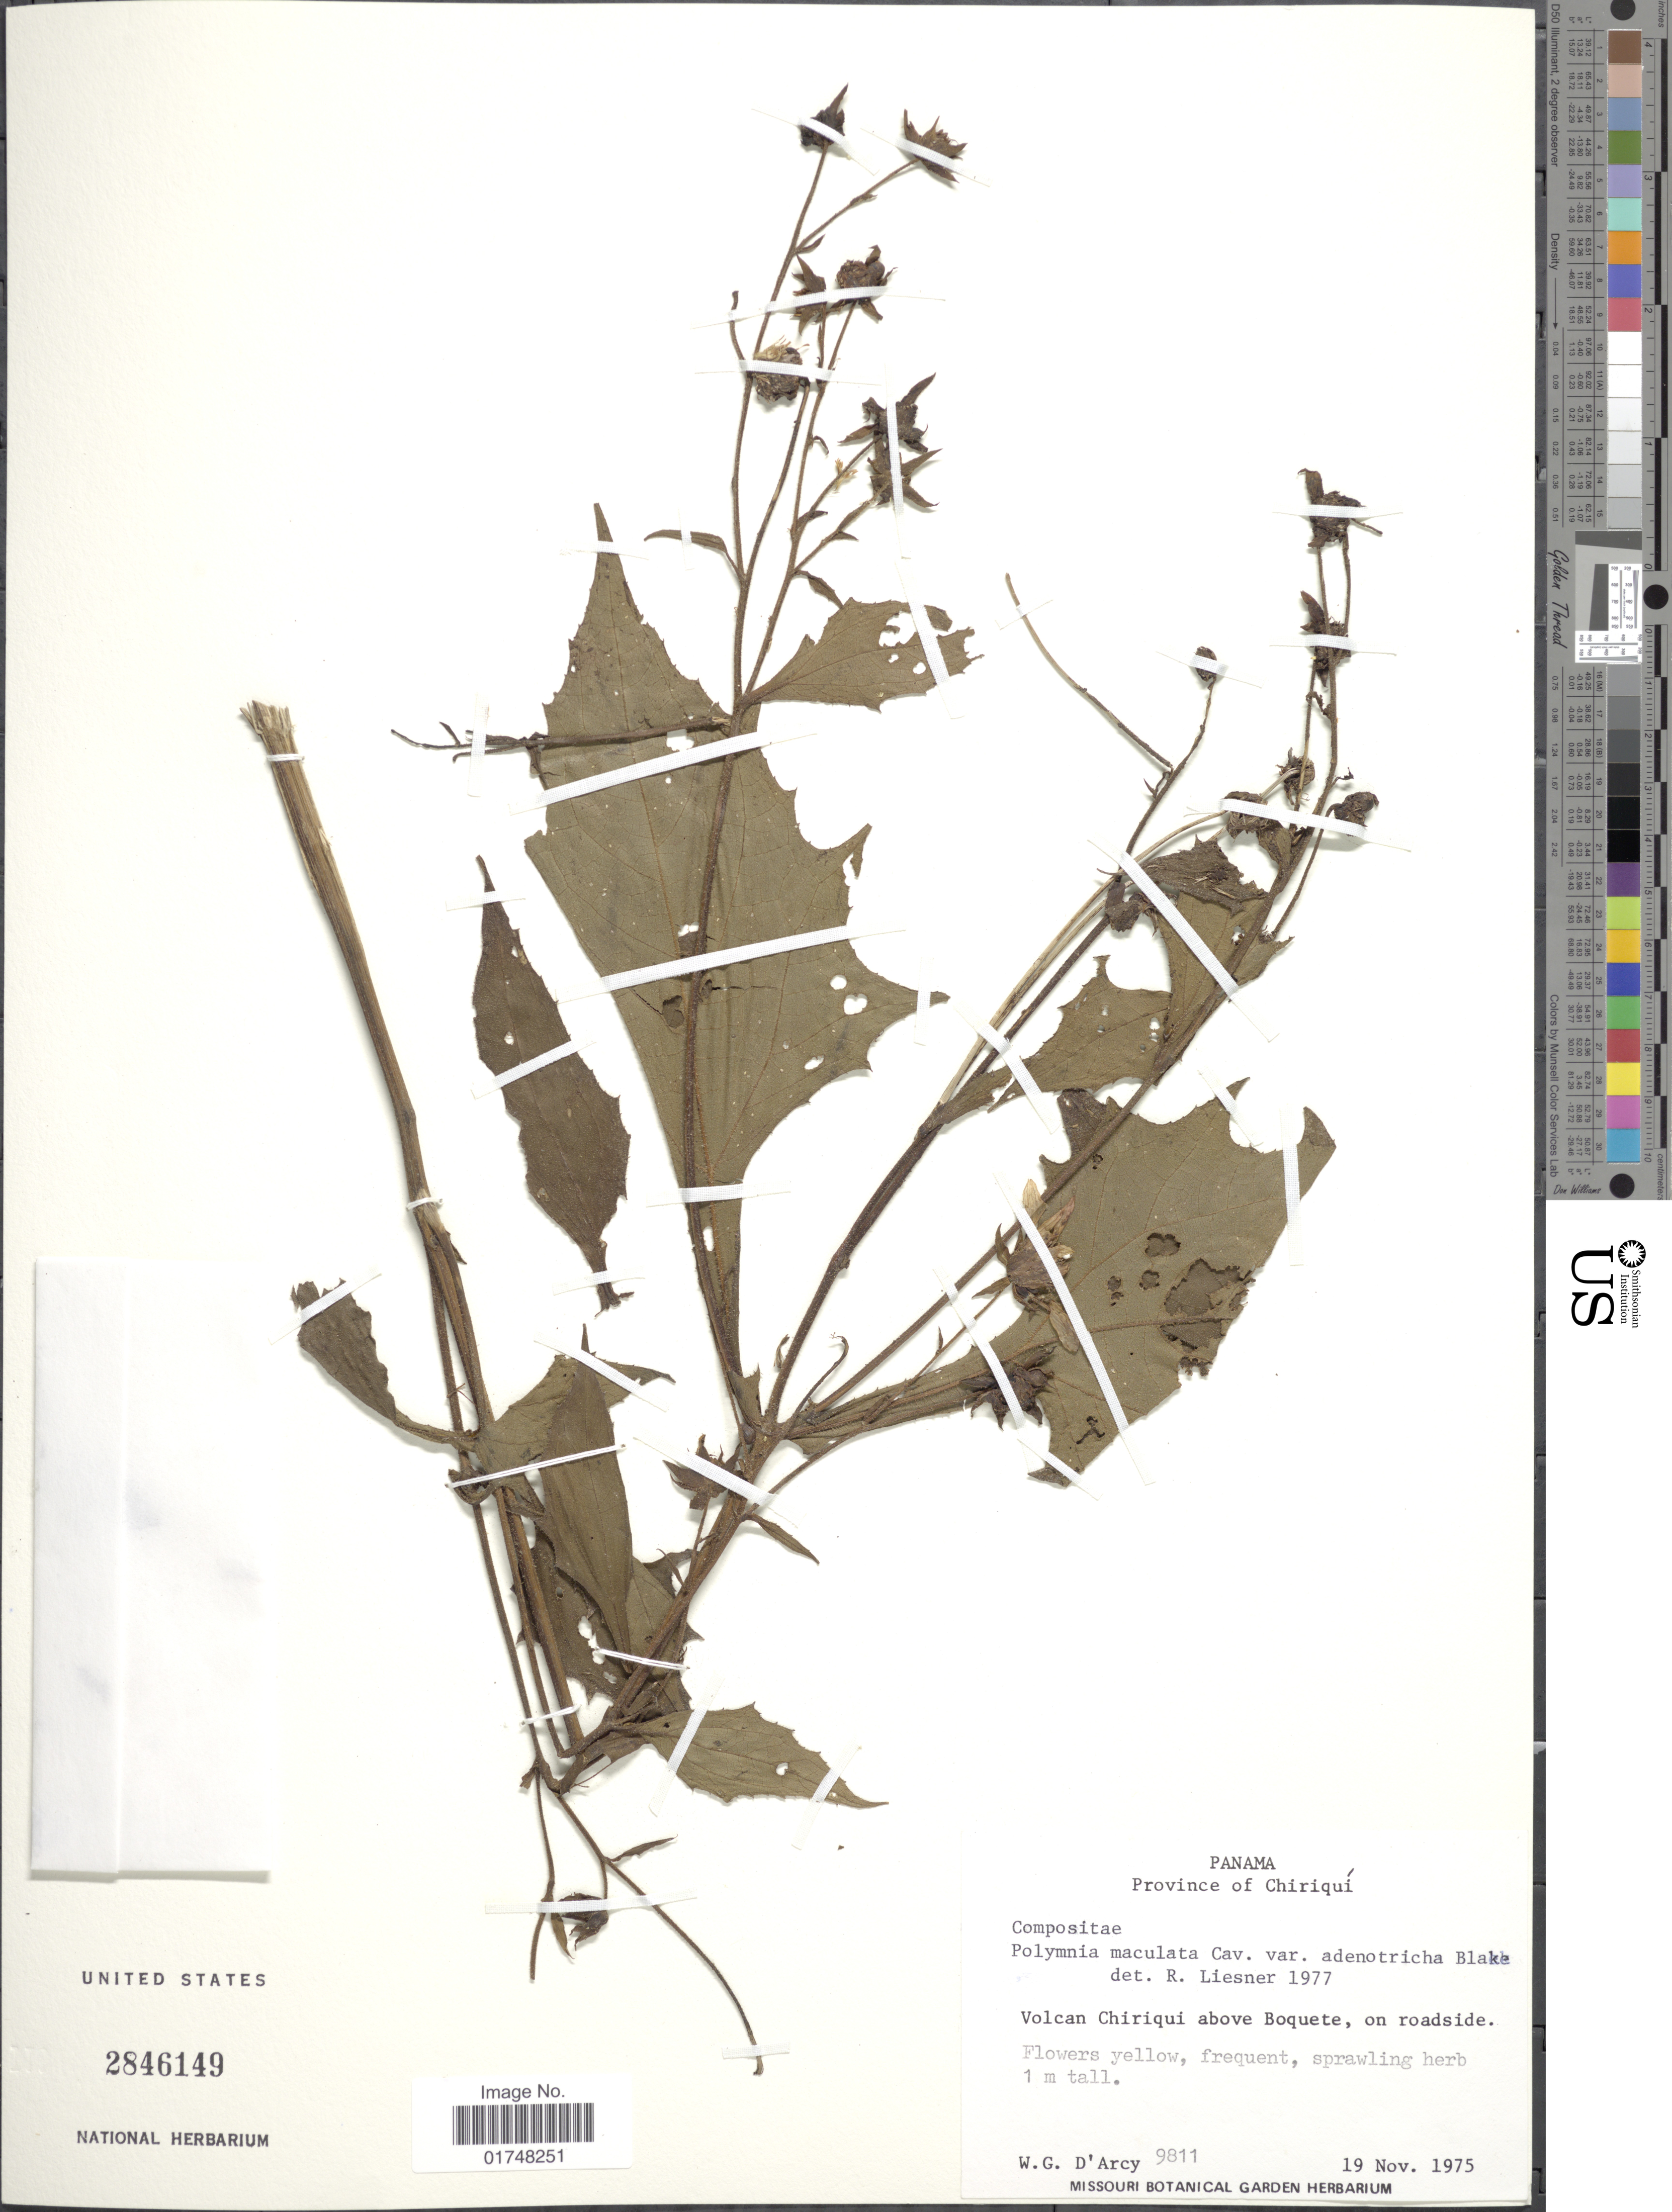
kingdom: Plantae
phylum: Tracheophyta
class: Magnoliopsida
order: Asterales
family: Asteraceae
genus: Smallanthus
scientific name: Smallanthus maculatus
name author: (Cav.) H. Rob.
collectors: W. G. D'Arcy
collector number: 9811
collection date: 1975-11-19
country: Panama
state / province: Chiriqui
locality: Volcan Chiriqui above Boquete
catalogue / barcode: US 2846149